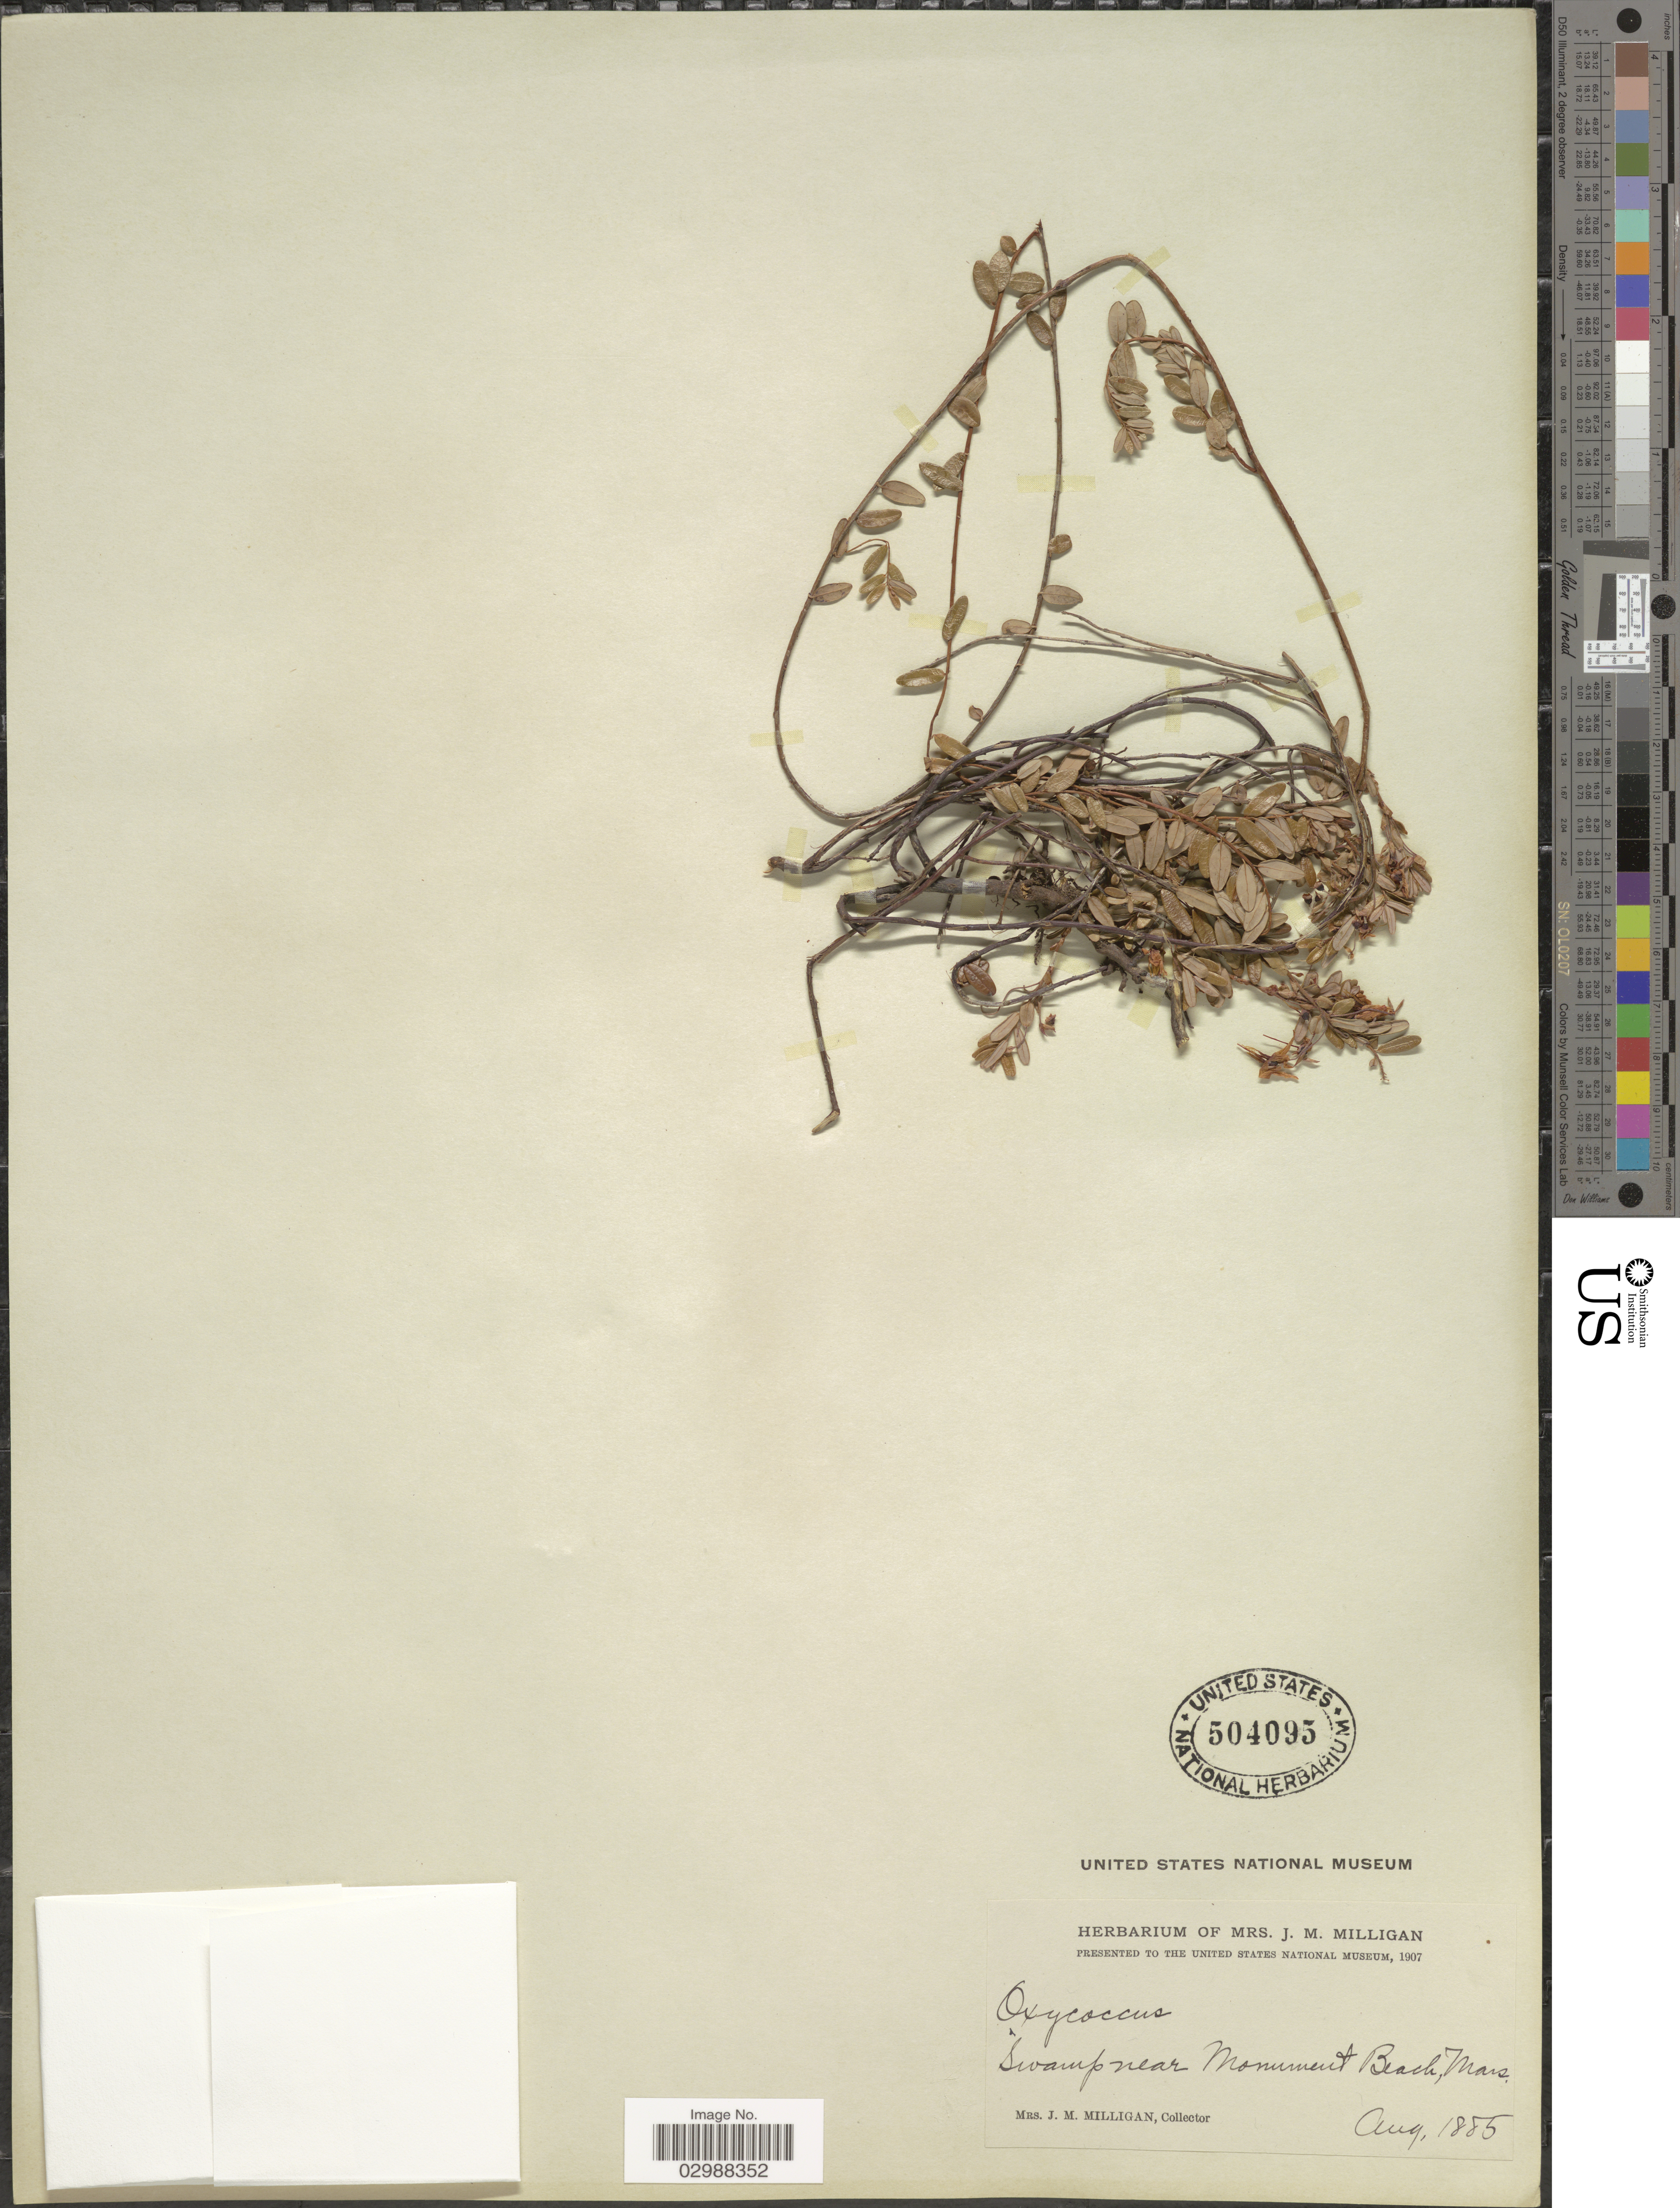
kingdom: Plantae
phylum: Tracheophyta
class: Magnoliopsida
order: Ericales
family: Ericaceae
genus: Vaccinium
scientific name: Vaccinium macrocarpon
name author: Aiton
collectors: J. Milligan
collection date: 1885-08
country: United States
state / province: Massachusetts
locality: Swamp near Monument Beach.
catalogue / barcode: US 504095